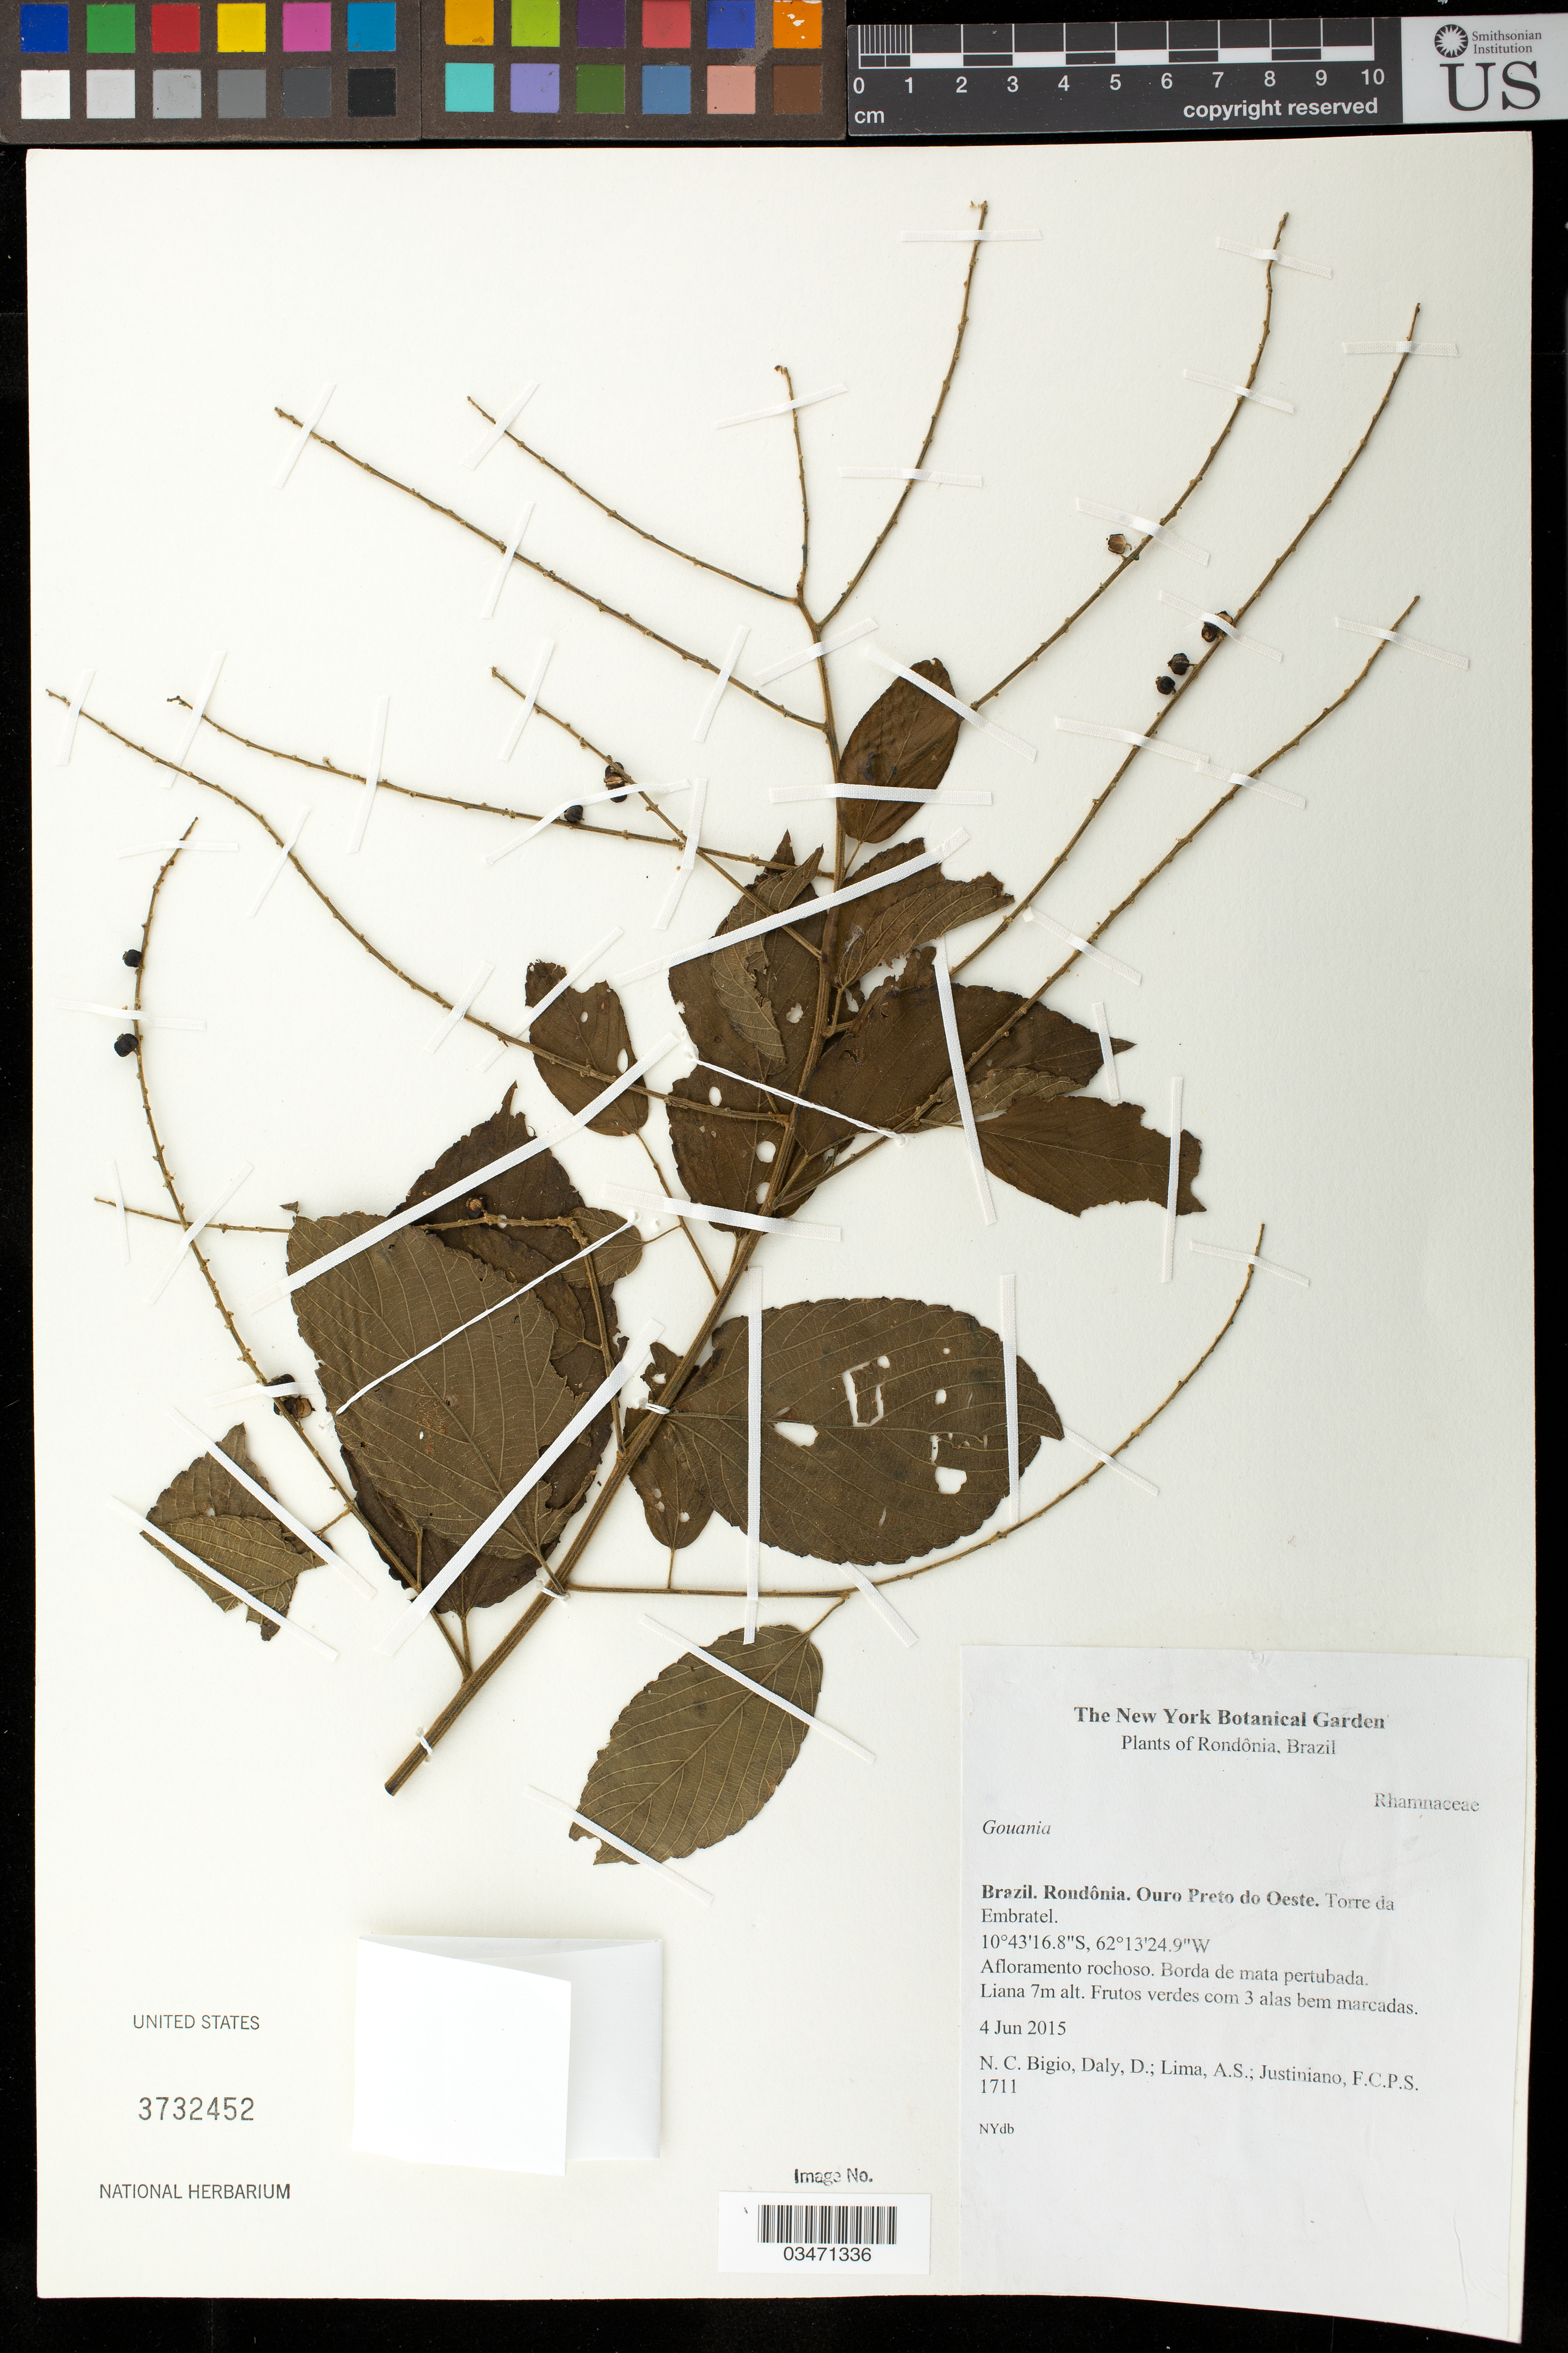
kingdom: Plantae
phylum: Tracheophyta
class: Magnoliopsida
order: Rosales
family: Rhamnaceae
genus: Gouania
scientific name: Gouania polygama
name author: (Jacq.) Urb.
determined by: Figueira, Mauricio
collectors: N. C. Bigio, D. Daly, A. Lima & F. Justiniano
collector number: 1711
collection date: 2015-06-04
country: Brazil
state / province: Rondônia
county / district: Ouro Preto do Oeste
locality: Torre da Embratel.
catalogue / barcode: US 3732452